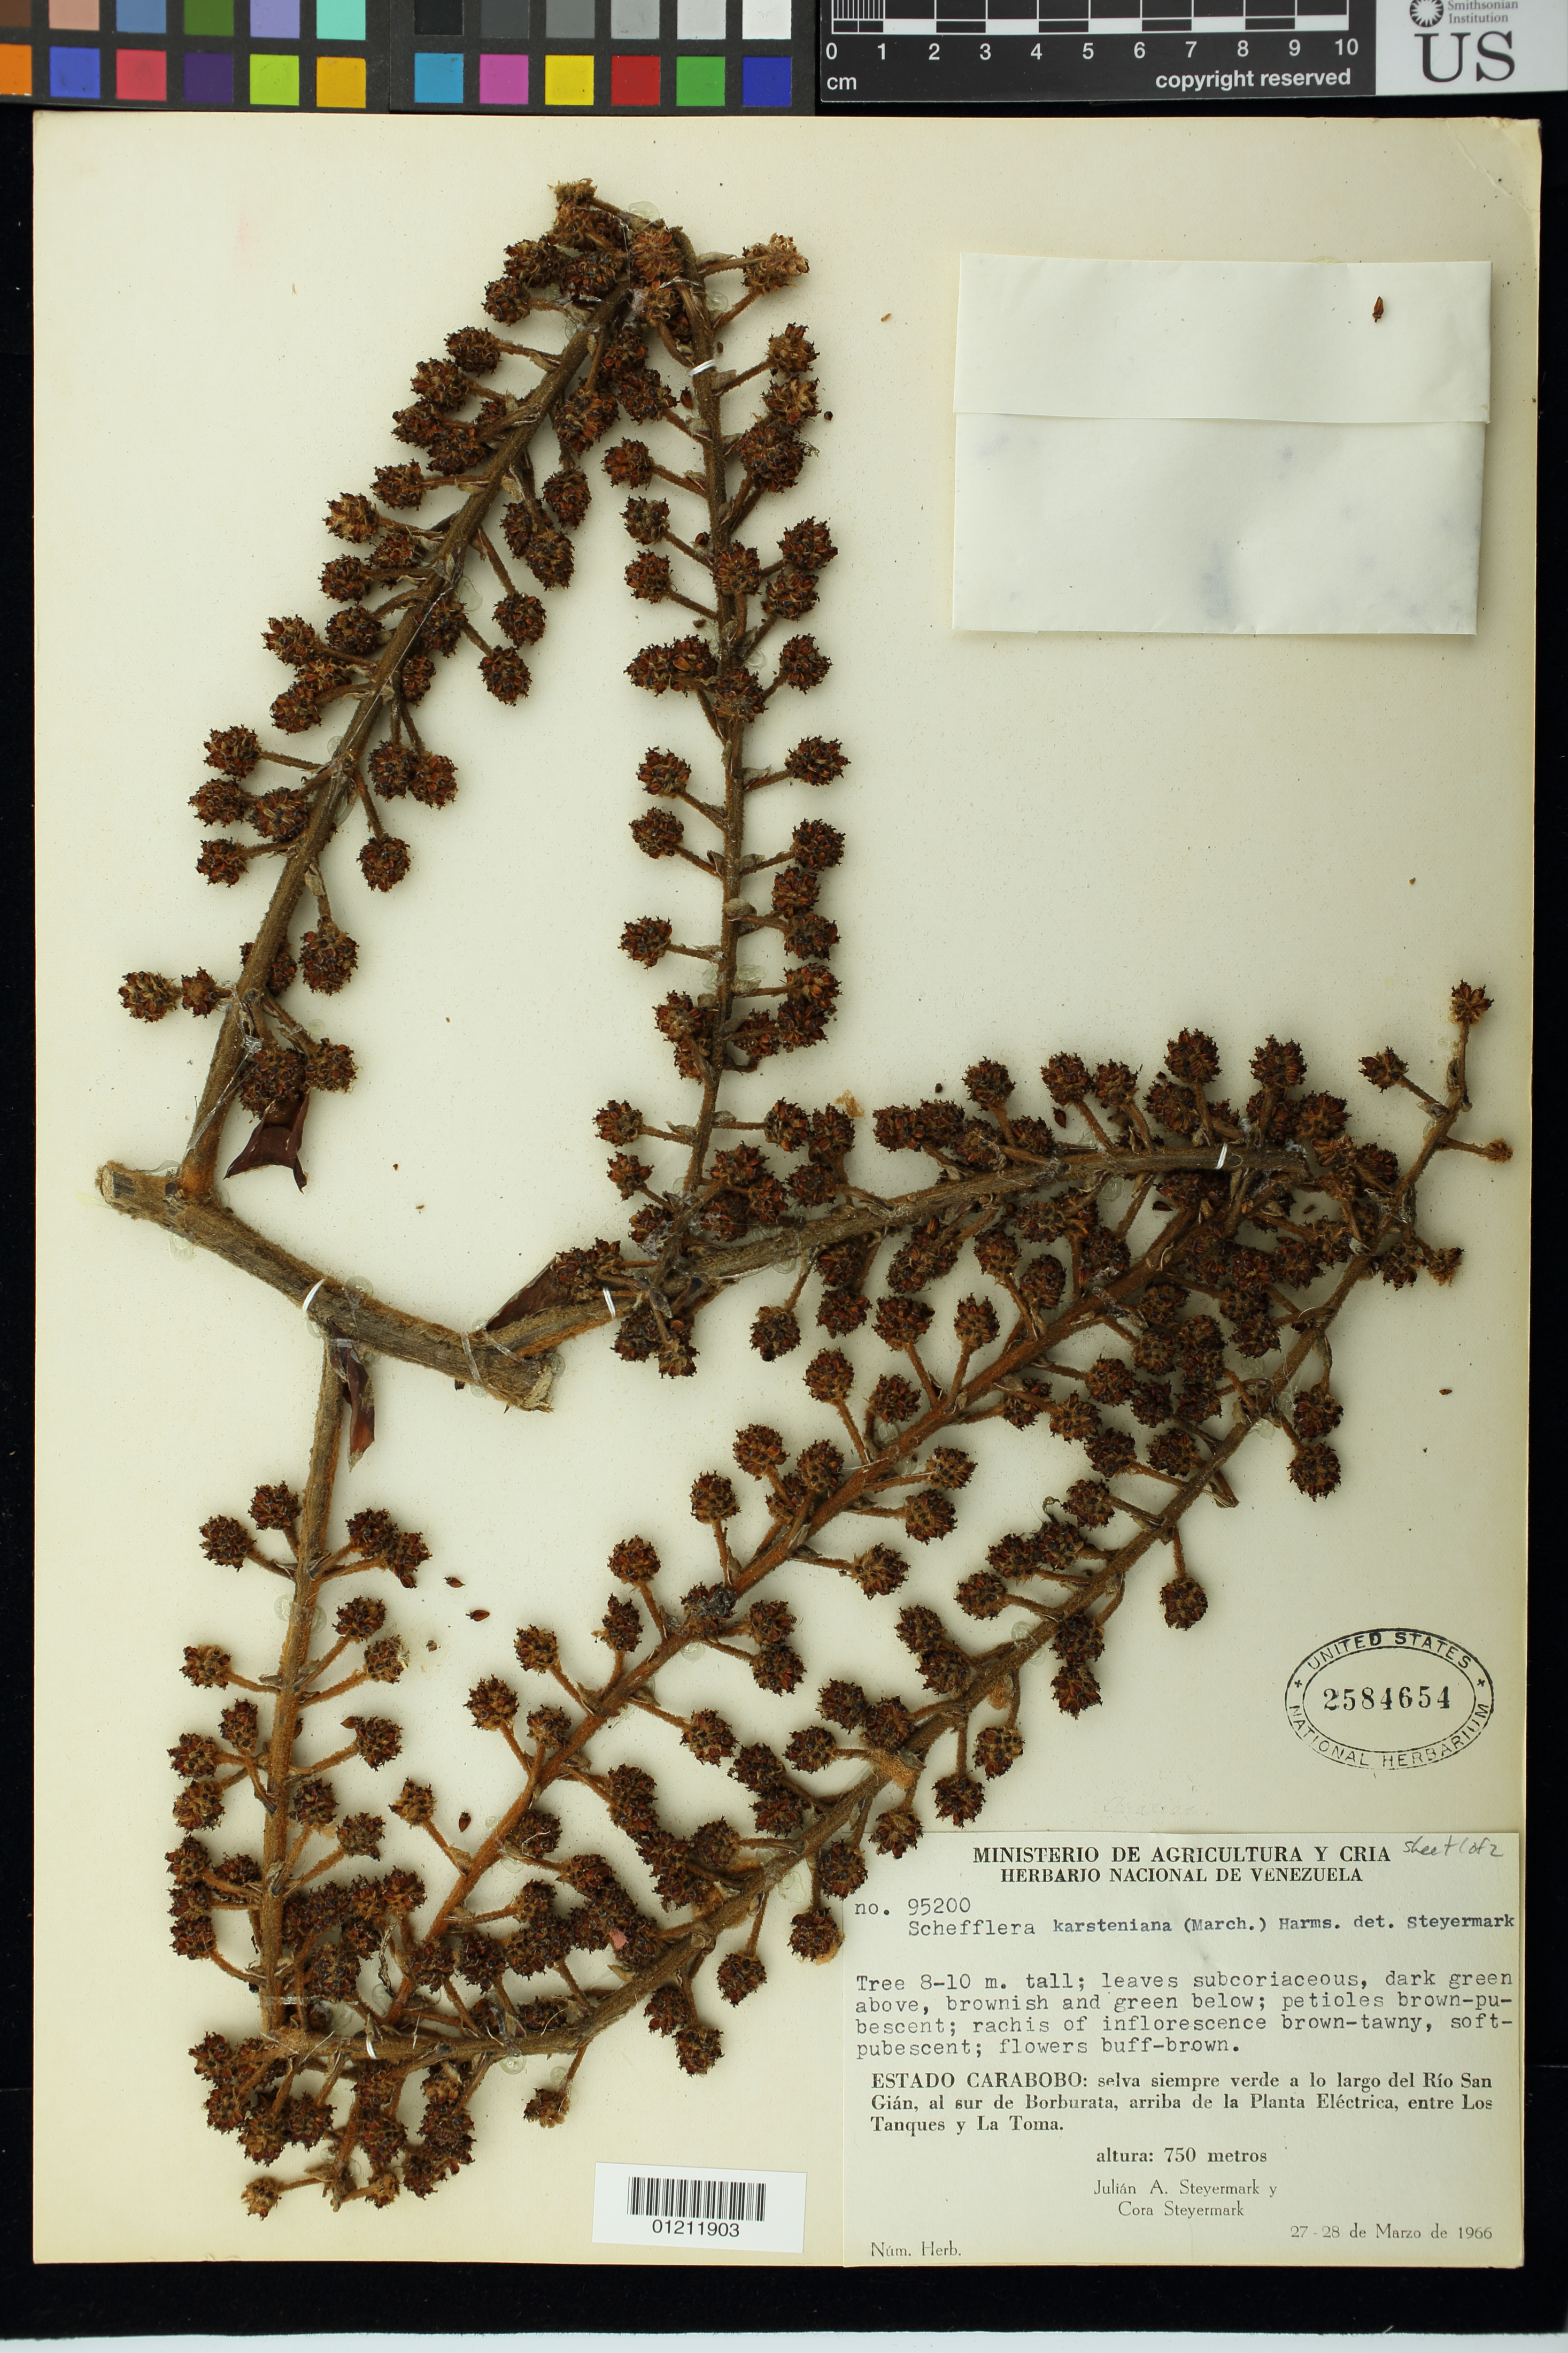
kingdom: Plantae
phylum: Tracheophyta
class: Magnoliopsida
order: Apiales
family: Araliaceae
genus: Schefflera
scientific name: Schefflera karsteniana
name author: (Marchal) Harms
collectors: J. Steyermark & C. Steyermark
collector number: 95200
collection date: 1966-03-27/1966-03-28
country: Venezuela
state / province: Carabobo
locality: Estado Carabobo: selva siempre verde a lo largo del R-o San Gián, al sur de Borburata, arriba de la Planta Eléctrica, entre Los Tanques y La Toma.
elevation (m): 750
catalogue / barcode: US 2584654